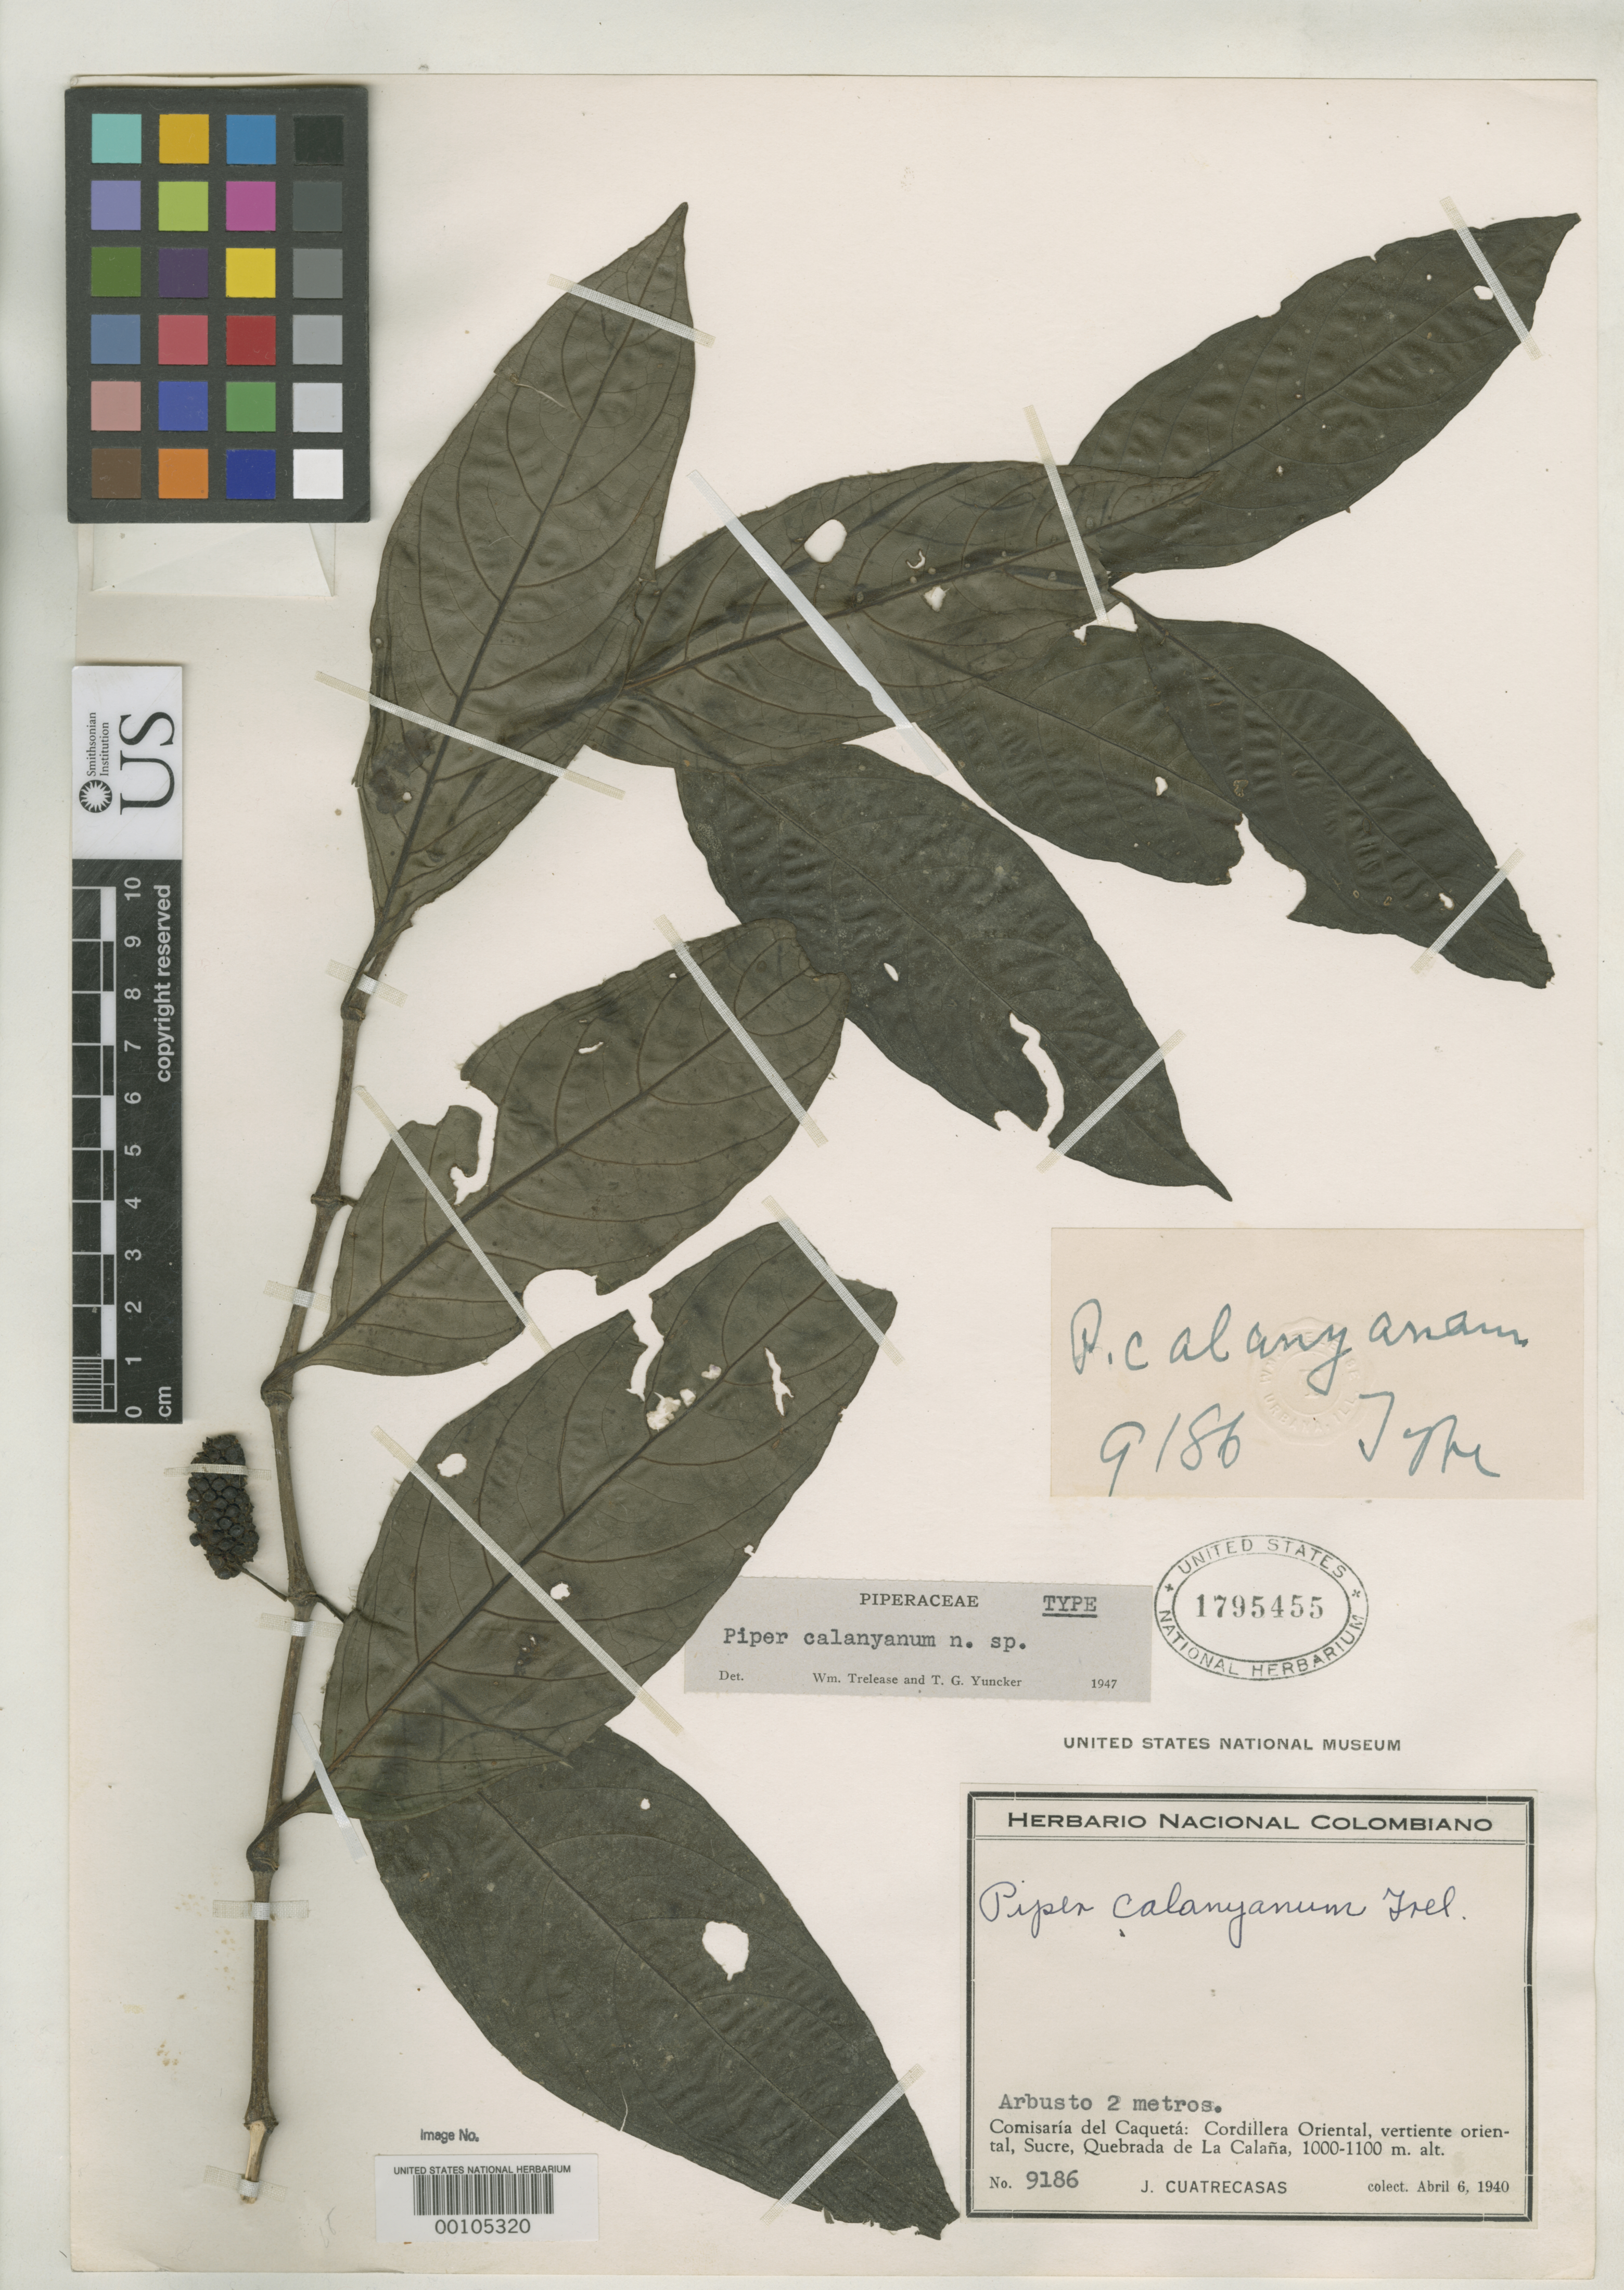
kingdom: Plantae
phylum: Tracheophyta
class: Magnoliopsida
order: Piperales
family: Piperaceae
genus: Piper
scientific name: Piper calanyanum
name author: Trel. & Yunck.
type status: Holotype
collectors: J. Cuatrecasas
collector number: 9186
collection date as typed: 06 Apr 1940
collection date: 1940-04-06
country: Colombia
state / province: Caquetá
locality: Quebrada de La Calana.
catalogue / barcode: US 1795455